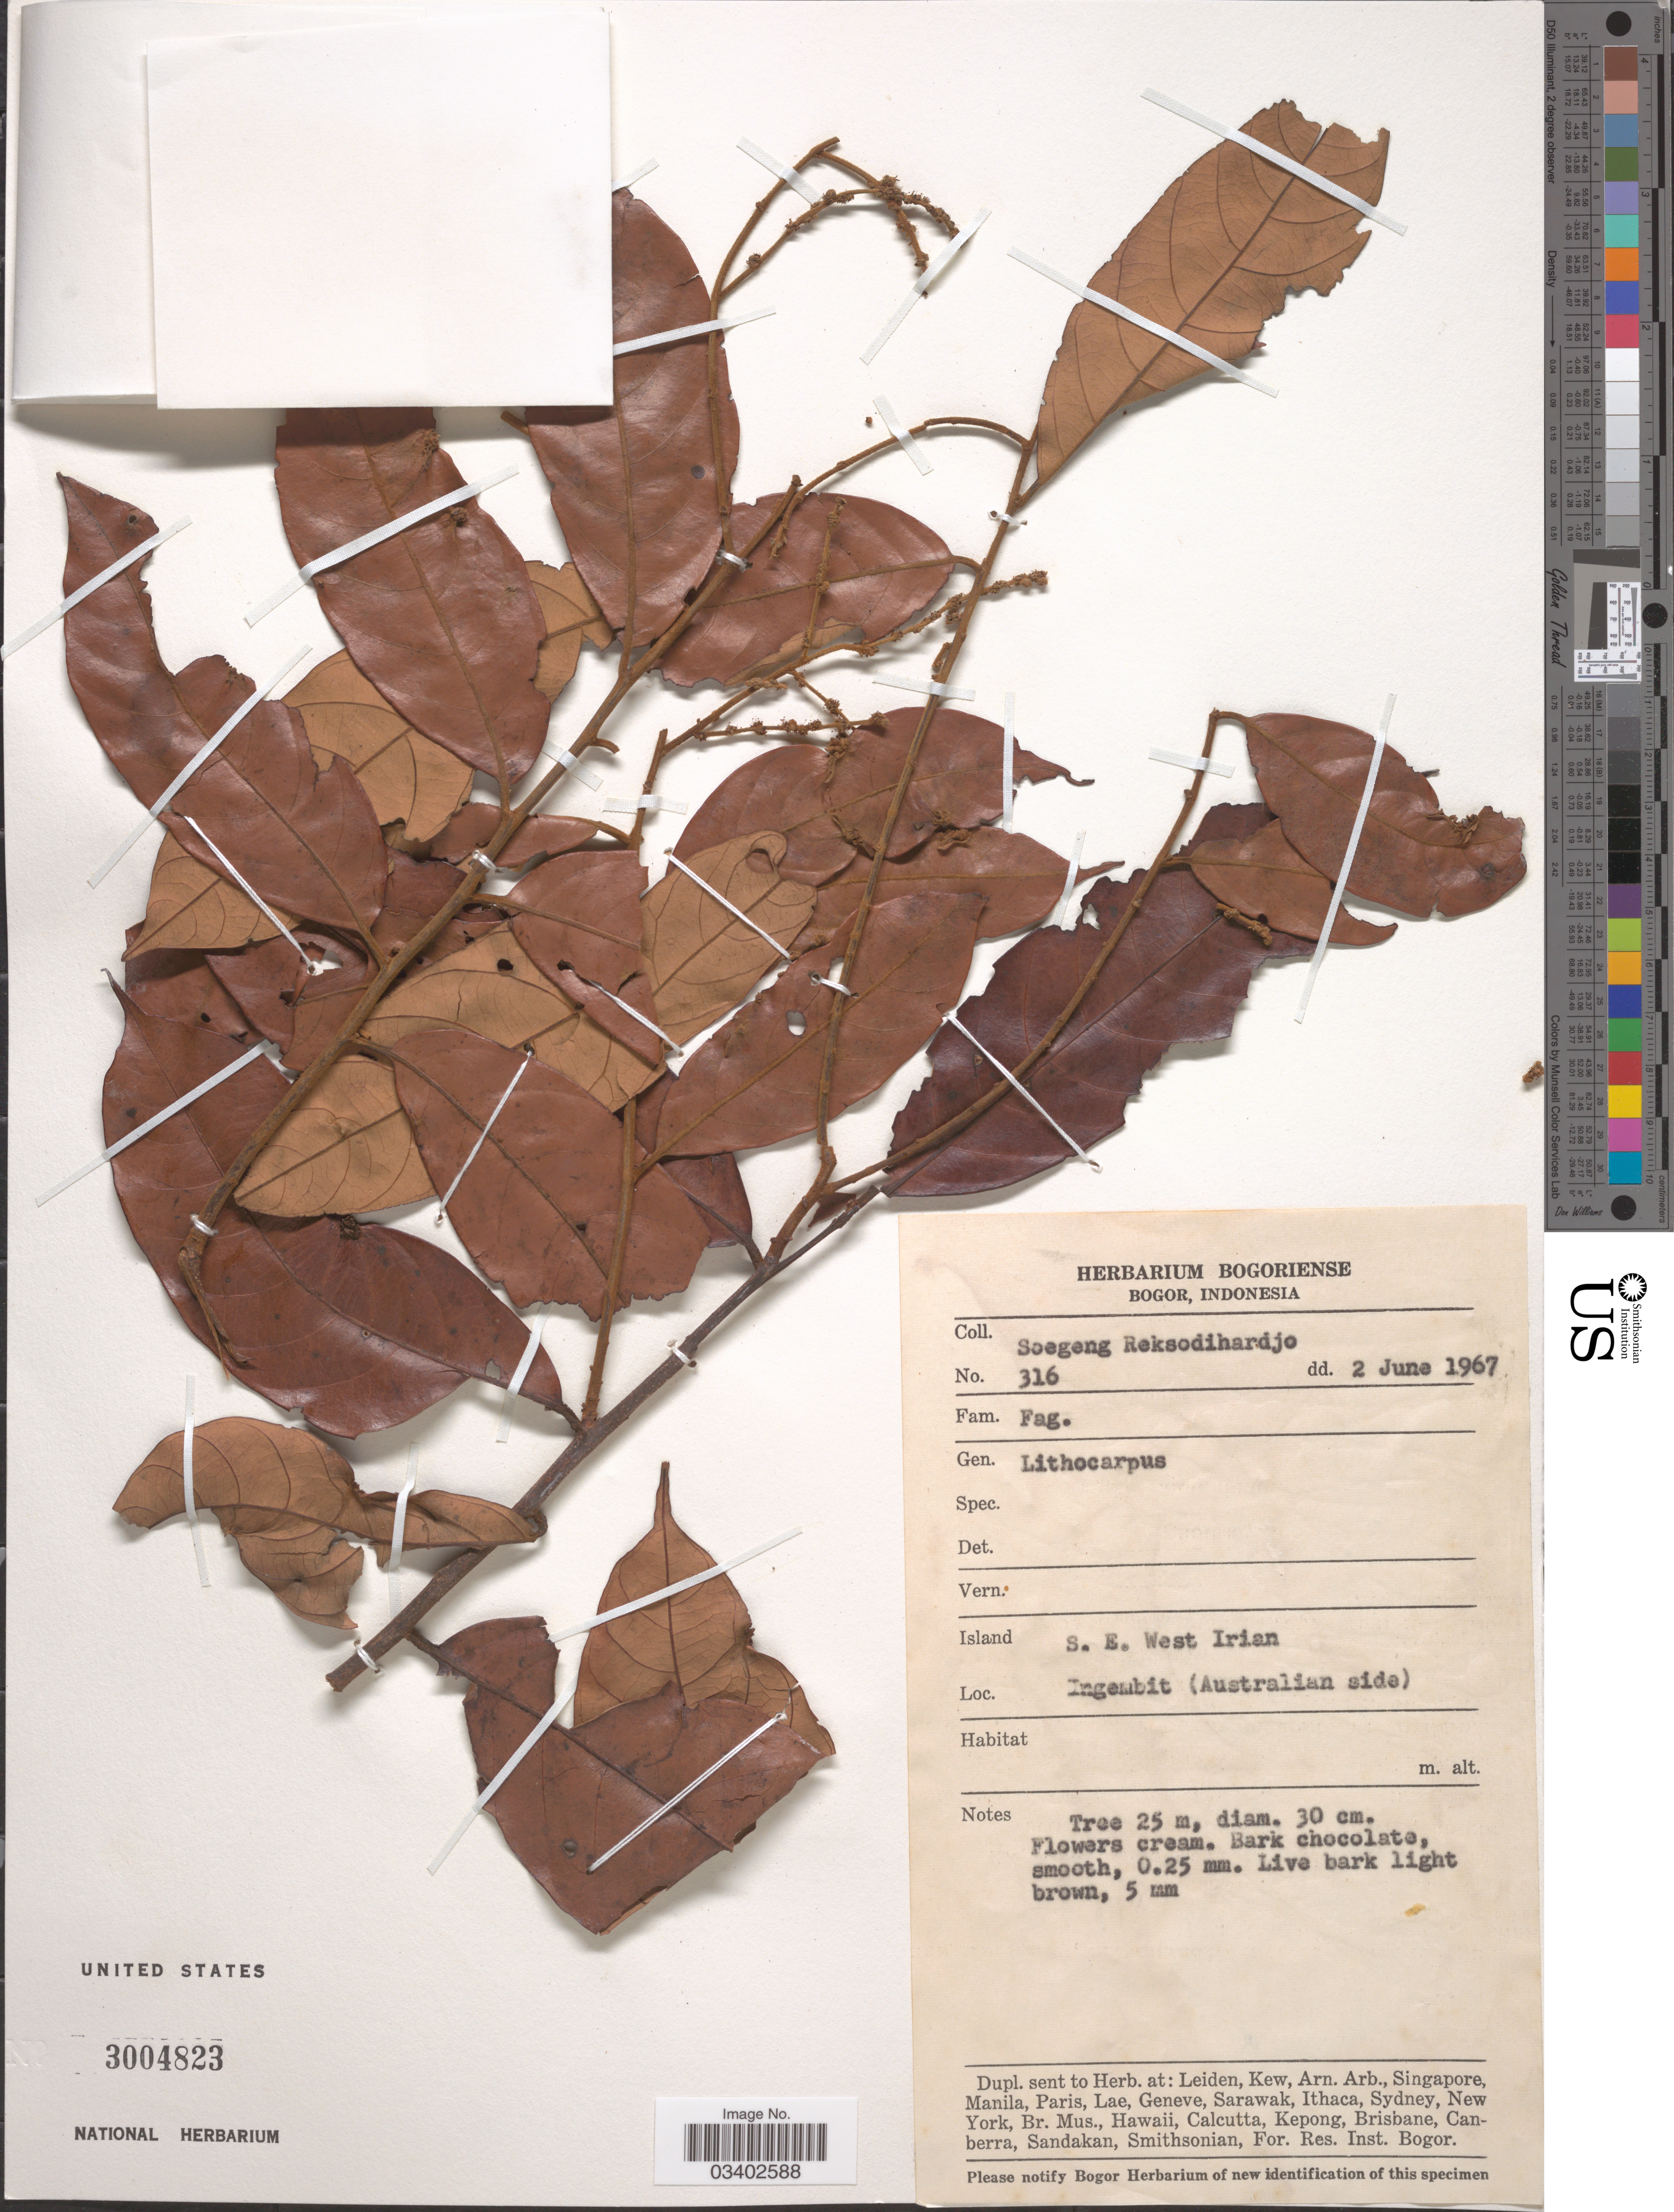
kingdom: Plantae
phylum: Tracheophyta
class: Magnoliopsida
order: Fagales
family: Fagaceae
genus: Lithocarpus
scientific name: Lithocarpus sp.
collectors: S. Reksodihardjo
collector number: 316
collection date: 1967-06-02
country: Indonesia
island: New Guinea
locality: Island S. E. West Irian. Ingembit (Australian side).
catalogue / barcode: US 3004823